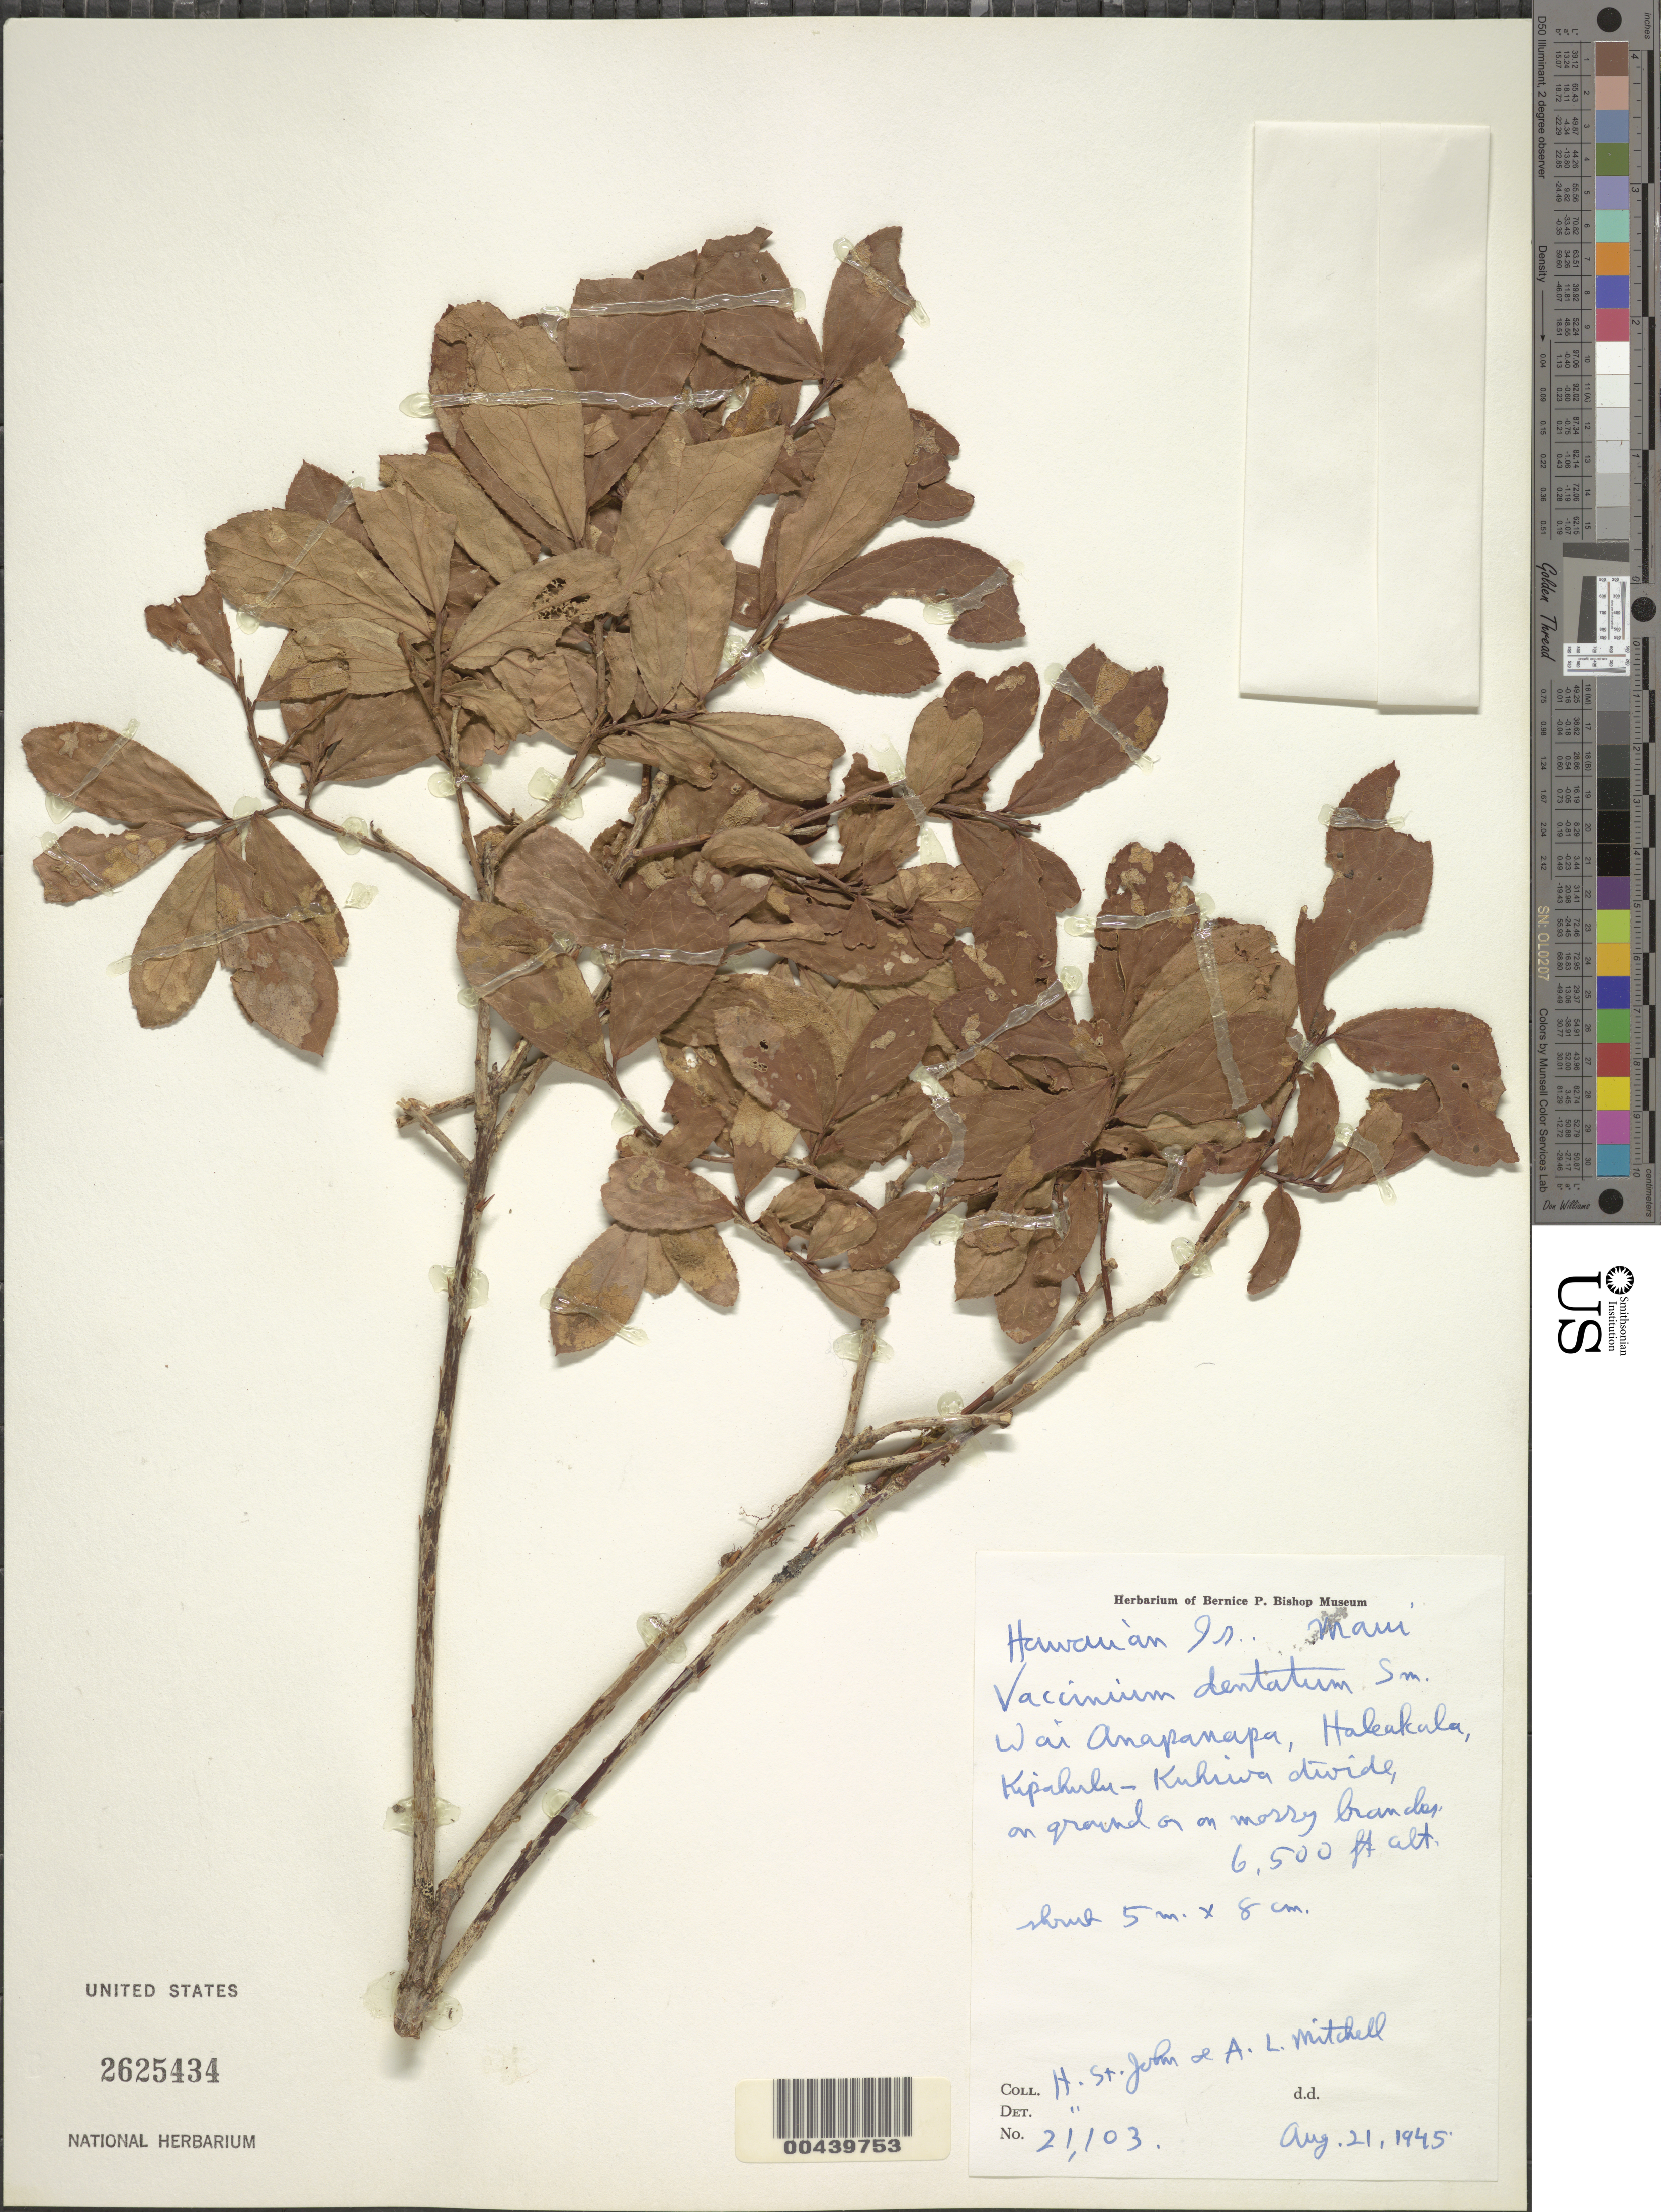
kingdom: Plantae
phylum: Tracheophyta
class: Magnoliopsida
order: Ericales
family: Ericaceae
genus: Vaccinium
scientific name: Vaccinium dentatum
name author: Sm.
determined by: St. John, H.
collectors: H. St. John & A. Mitchell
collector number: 21103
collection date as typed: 21 Aug 1945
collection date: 1945-08-21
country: United States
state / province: Hawaii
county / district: Maui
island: Maui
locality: Wai Anapanapa, Haleakala, Kipahulu-Kuhiwa divide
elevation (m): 1981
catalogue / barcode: US 2625434